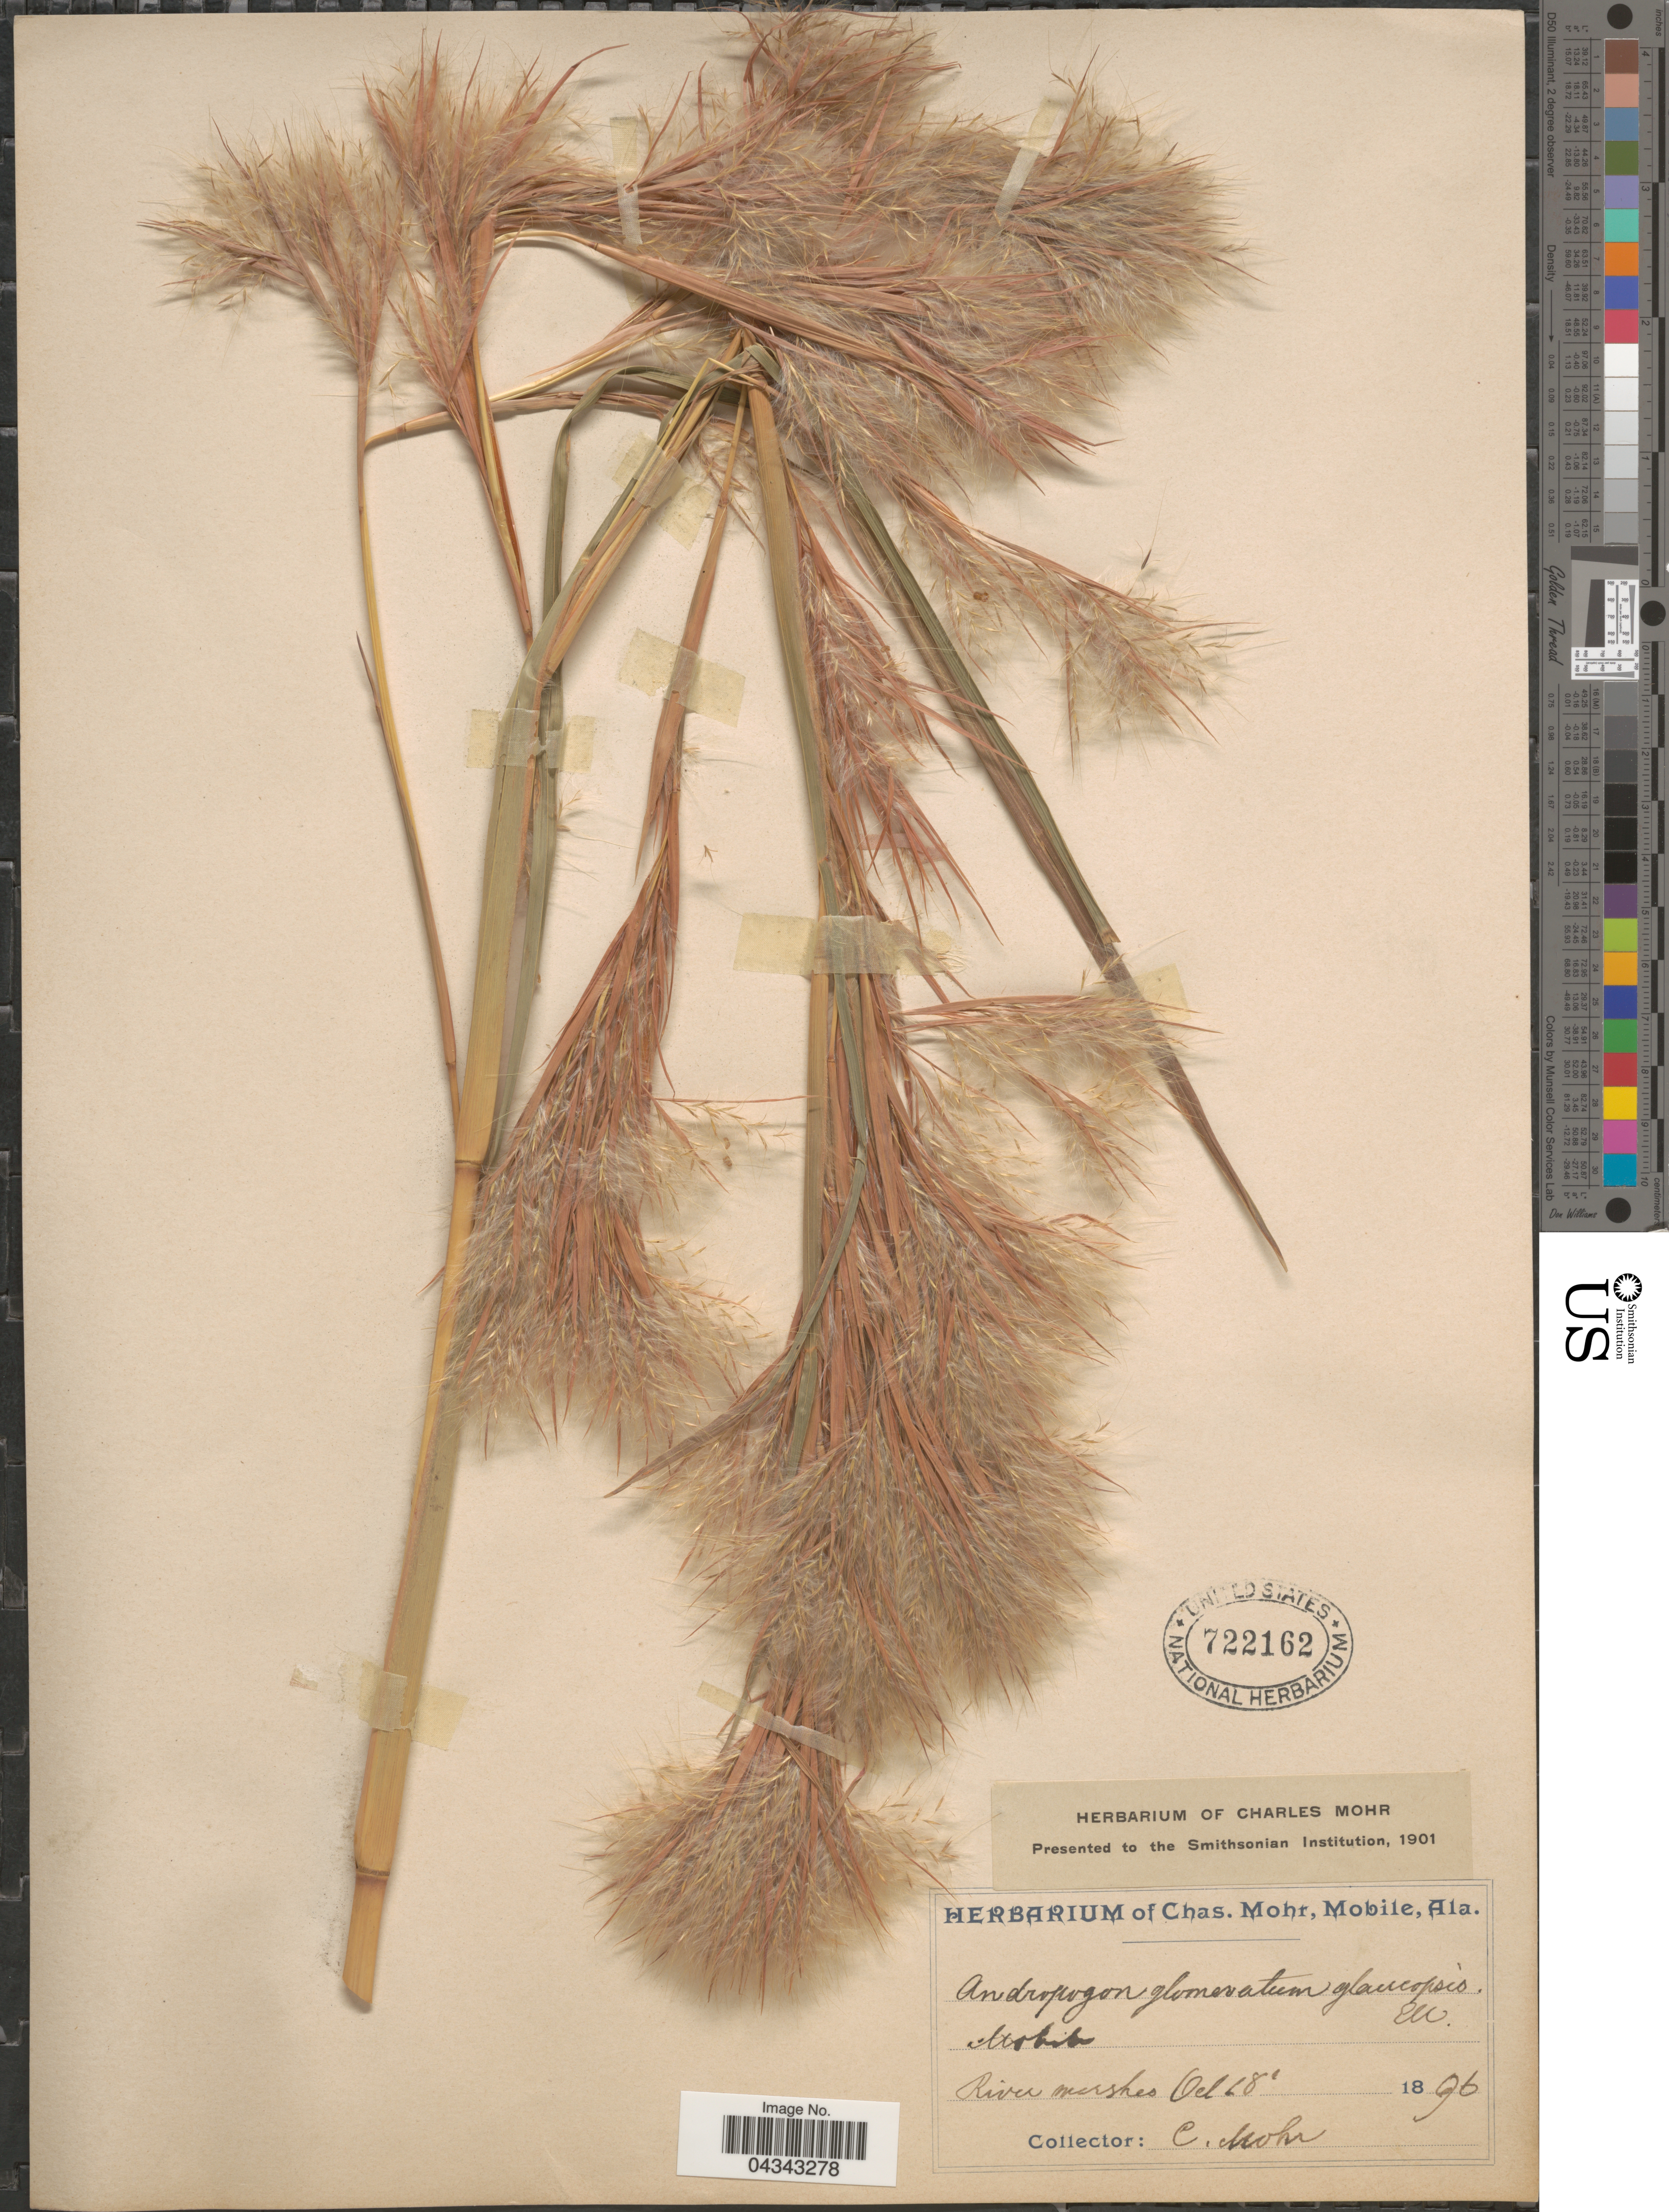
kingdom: Plantae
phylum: Tracheophyta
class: Liliopsida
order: Poales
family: Poaceae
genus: Andropogon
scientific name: Andropogon glomeratus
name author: (Walter) Britton, Stearns & Poggenb.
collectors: C. T. Mohr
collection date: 1896-10-18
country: United States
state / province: Alabama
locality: Mobile. River marshes.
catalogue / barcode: US 722162